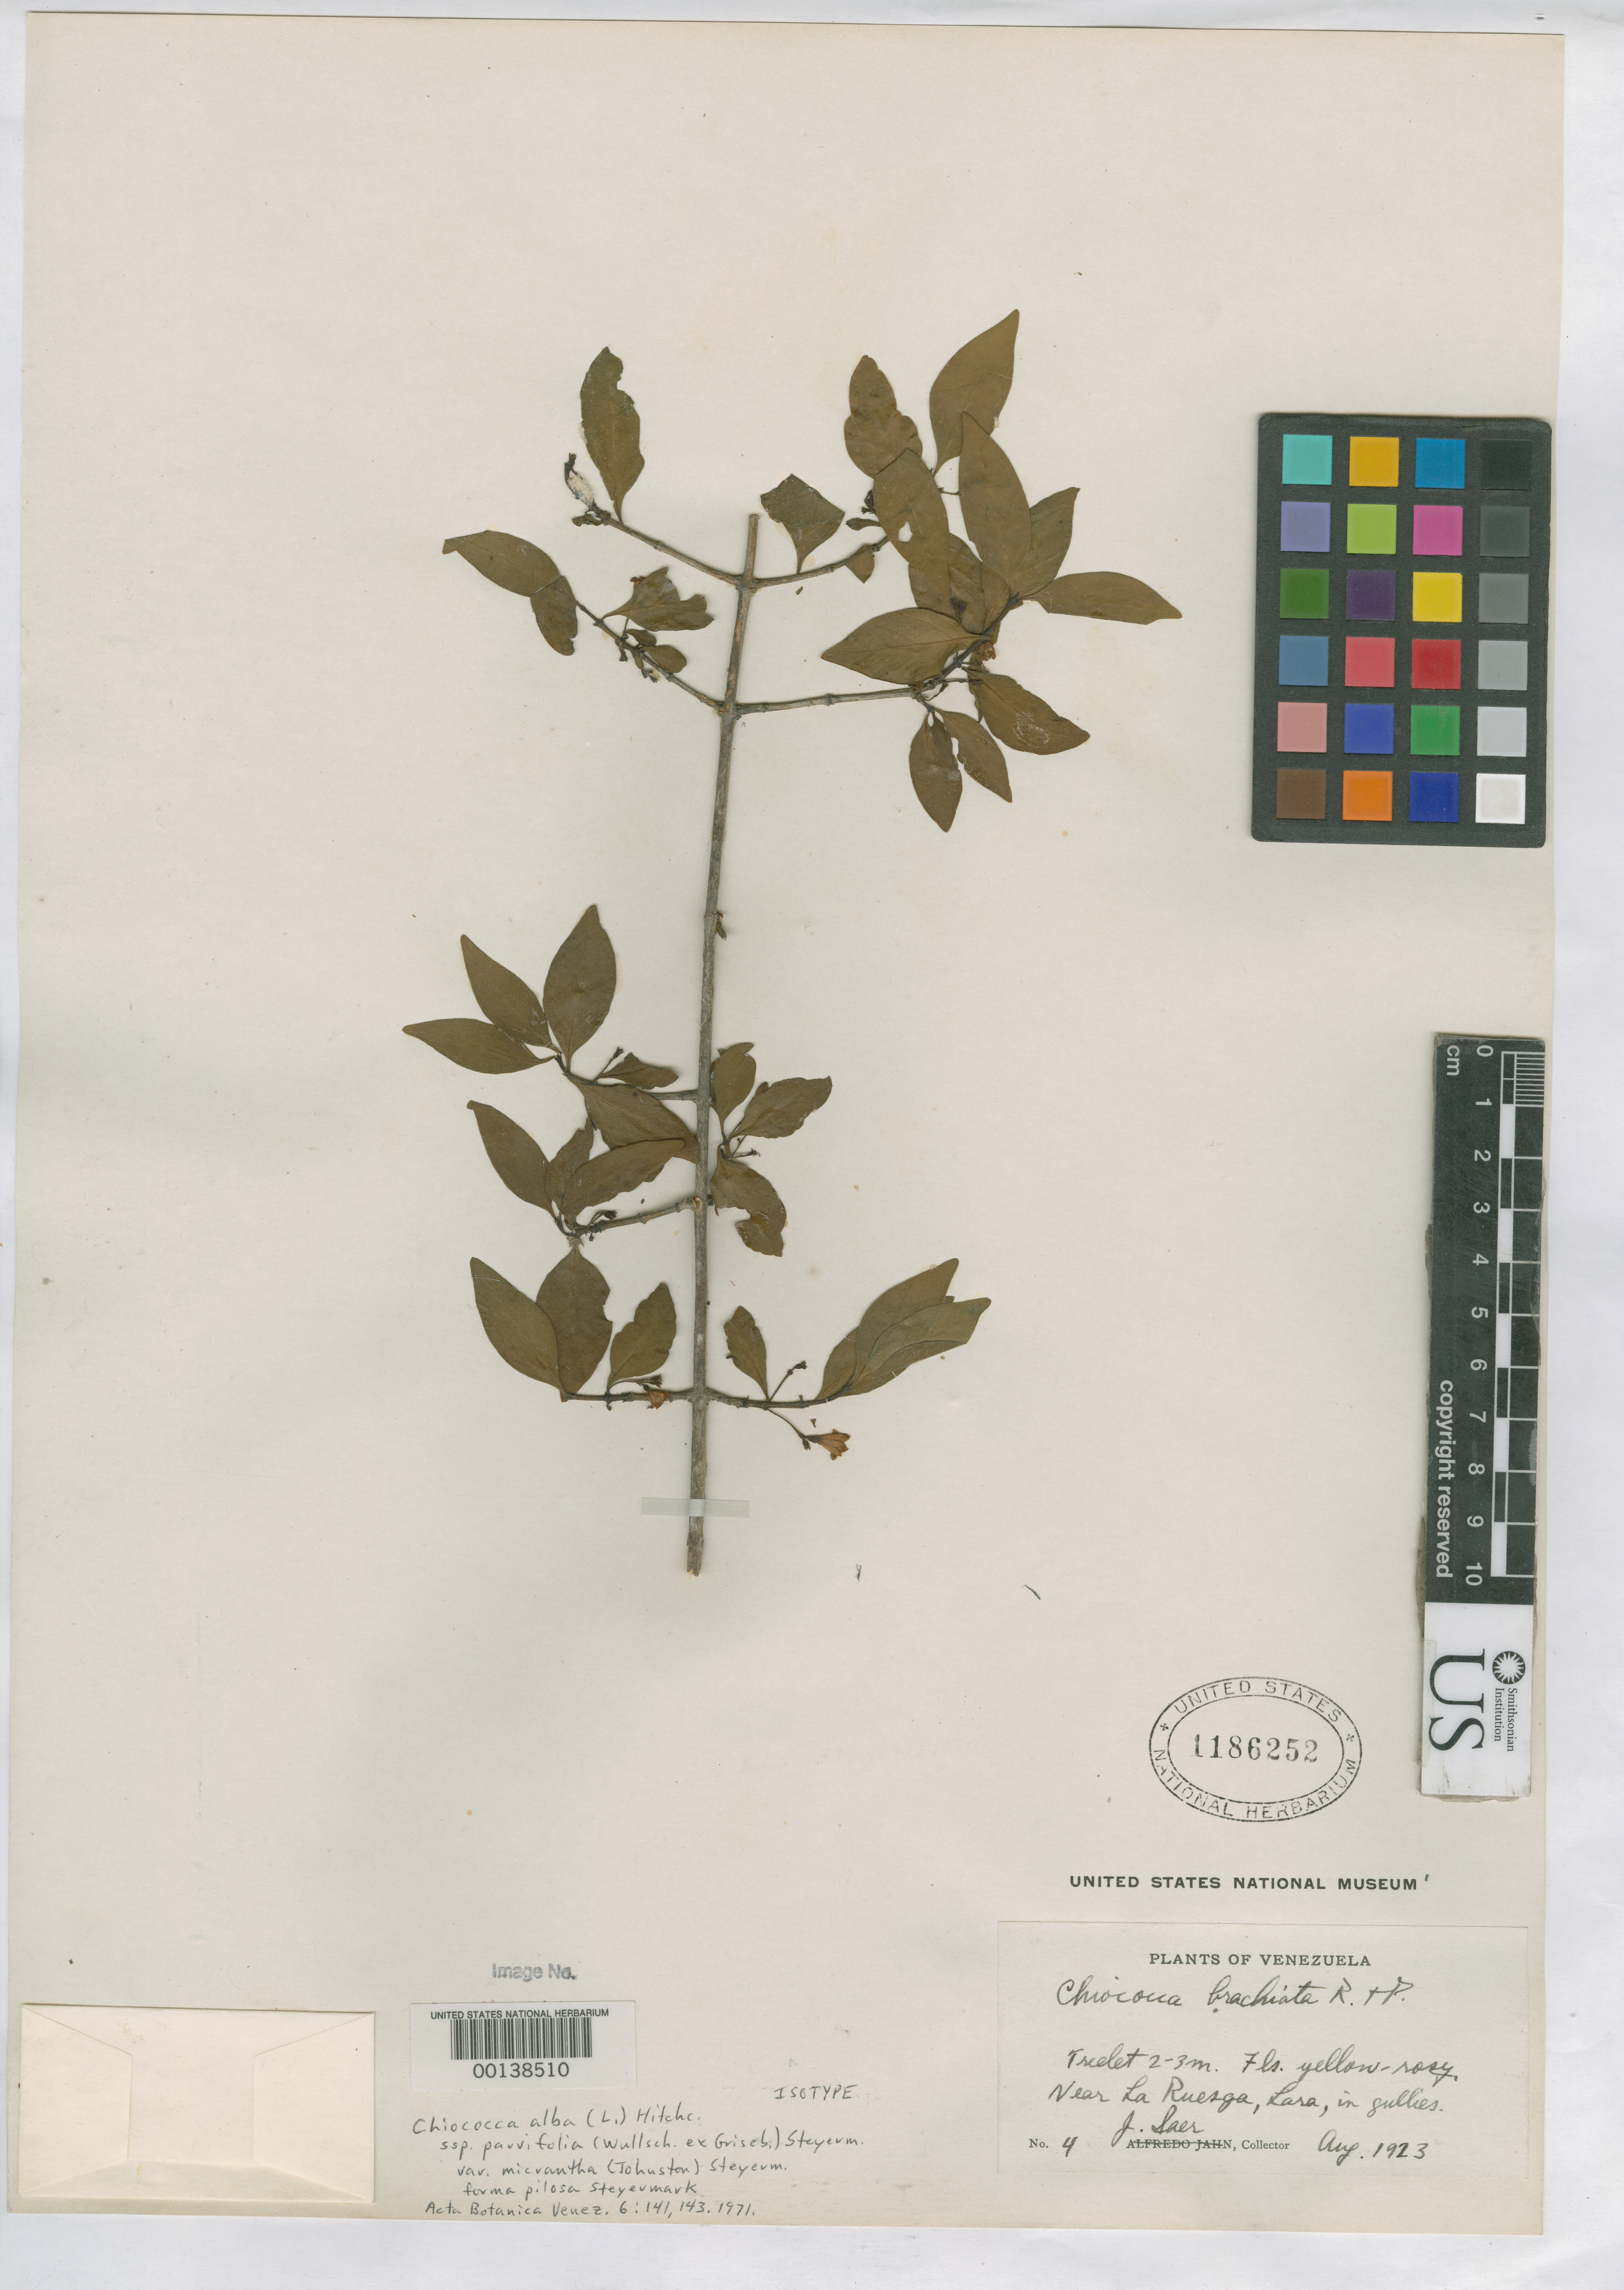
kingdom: Plantae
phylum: Tracheophyta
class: Magnoliopsida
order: Gentianales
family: Rubiaceae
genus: Chiococca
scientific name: Chiococca alba f. pilosa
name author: Steyerm.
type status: Isotype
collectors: J. Saer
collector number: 4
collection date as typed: Aug 1923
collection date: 1923-08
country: Venezuela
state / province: Lara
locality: Near La Ruesgia.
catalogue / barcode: US 1186252